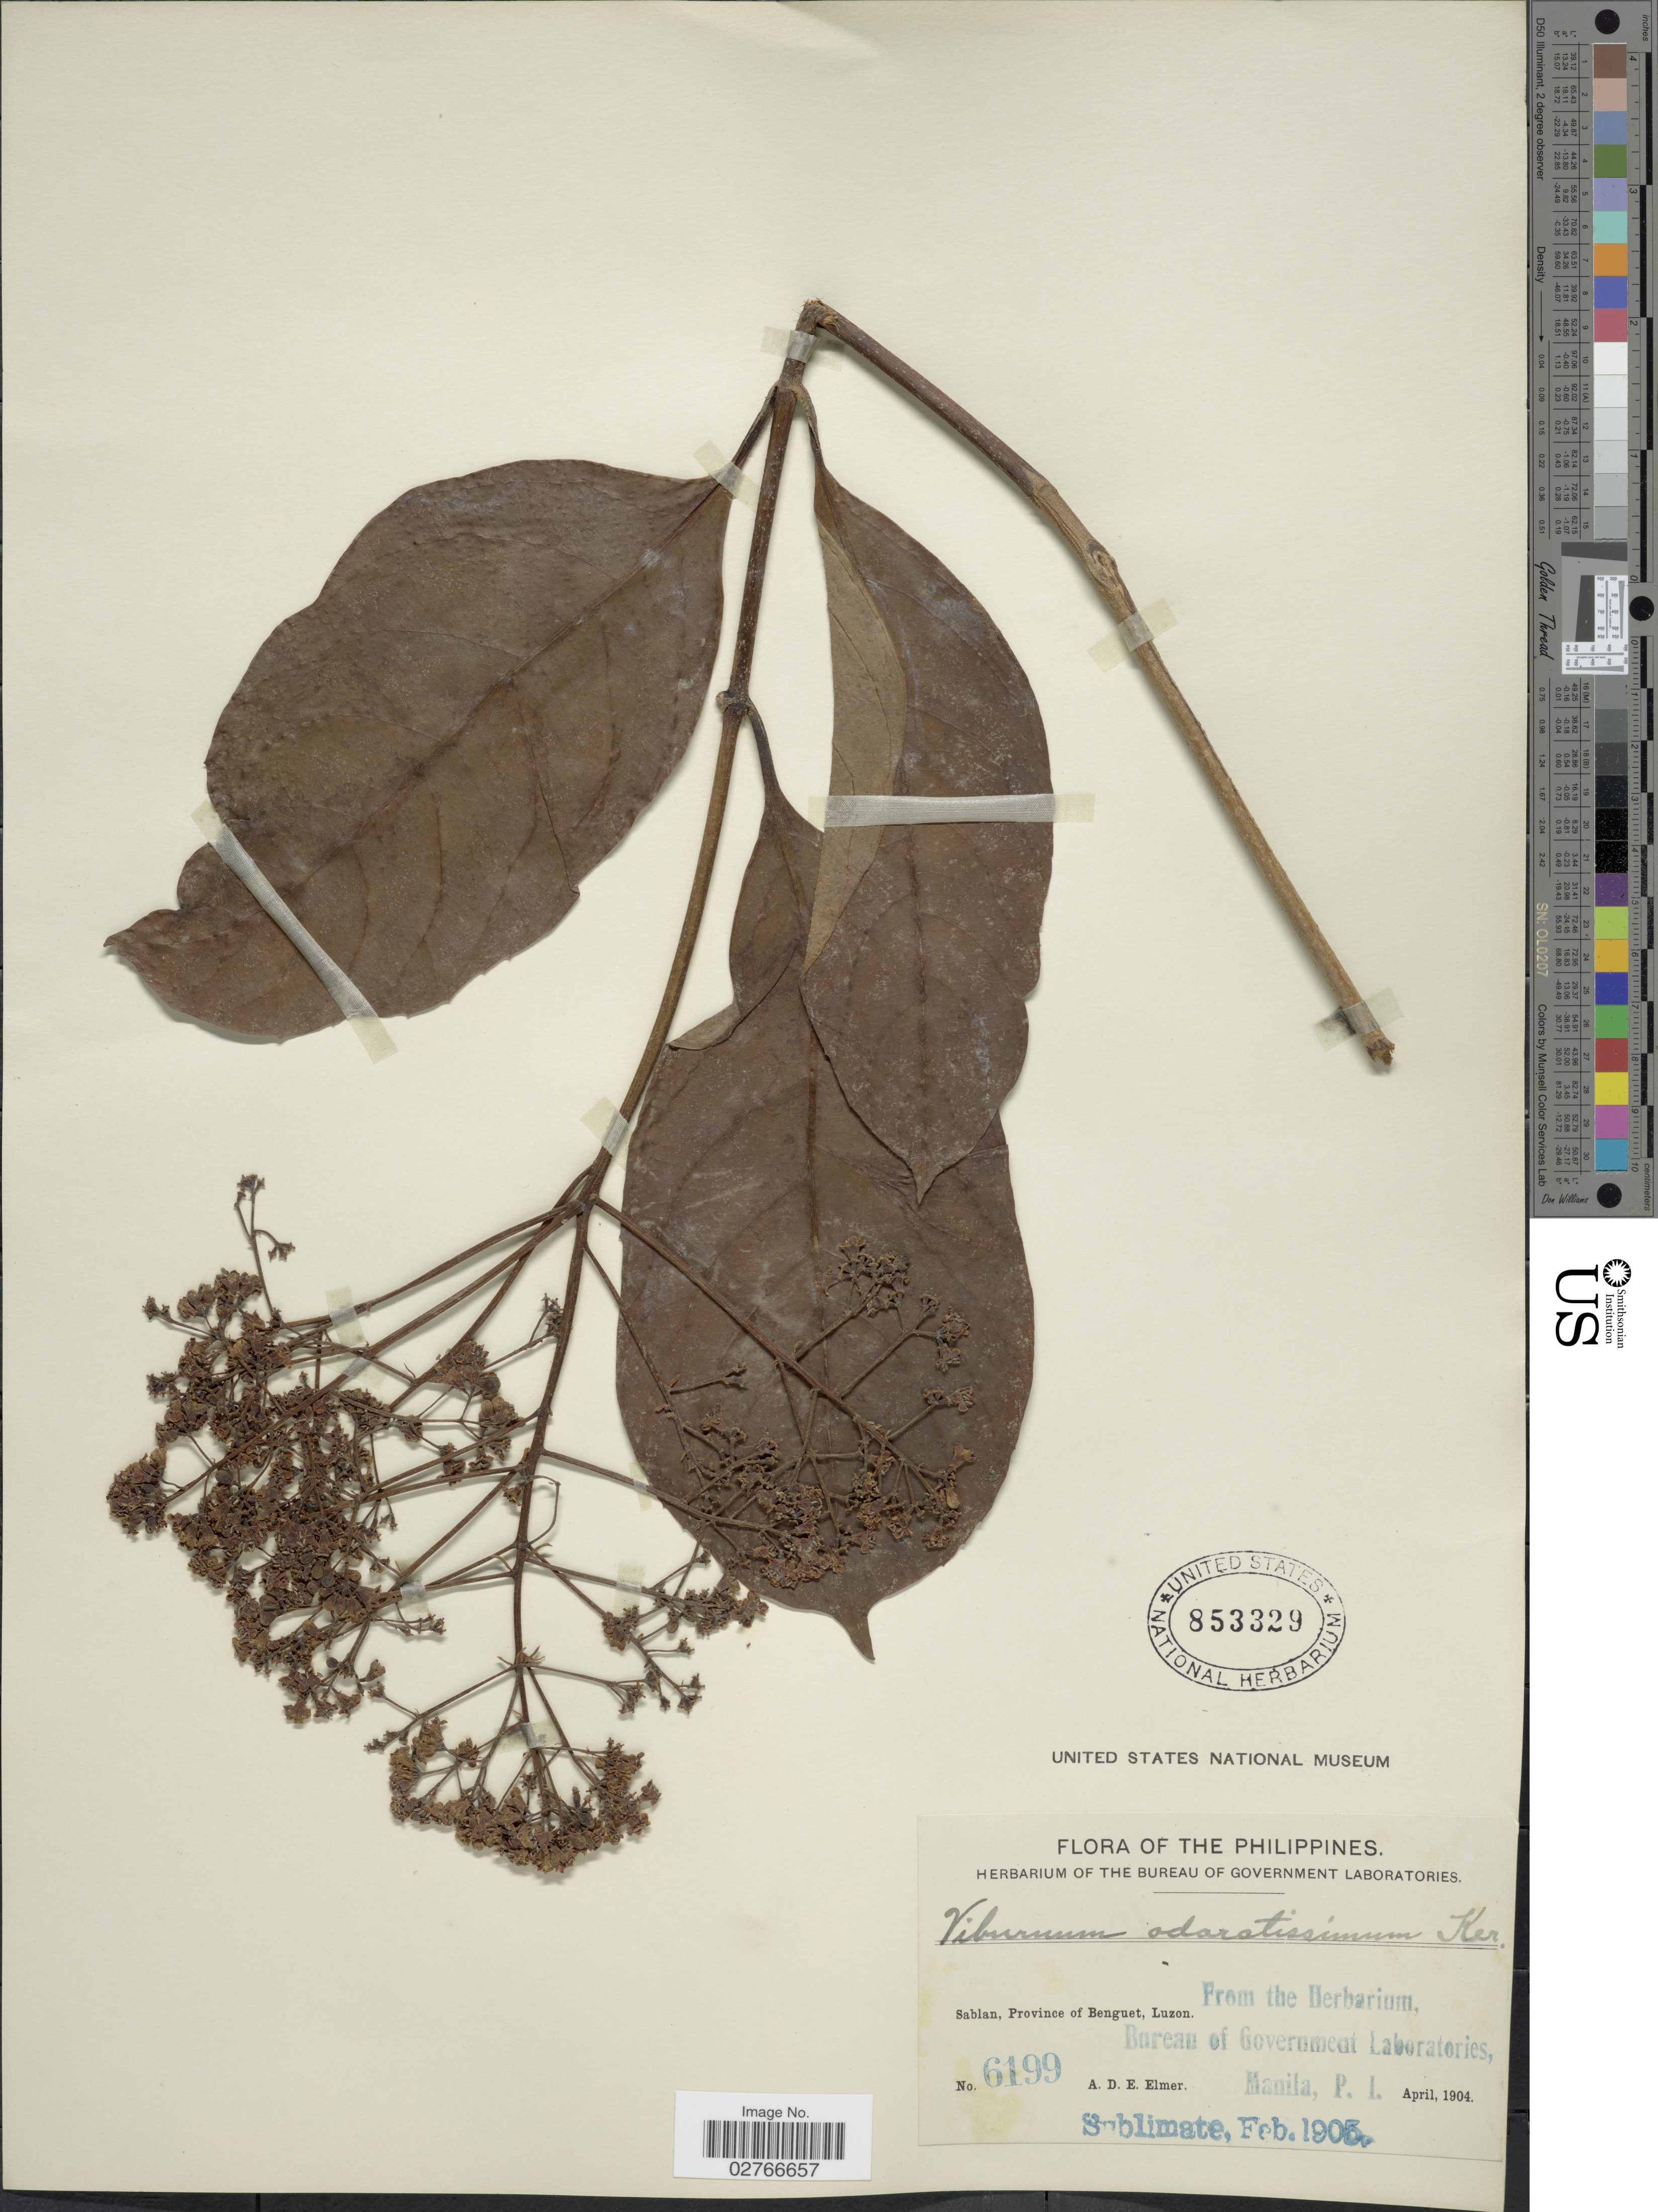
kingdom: Plantae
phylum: Tracheophyta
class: Magnoliopsida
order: Dipsacales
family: Viburnaceae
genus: Viburnum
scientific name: Viburnum odoratissimum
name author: Ker Gawl.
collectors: A. D. E. Elmer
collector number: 6199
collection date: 1904-04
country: Philippines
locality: Sablan, Province of Benguet, Luzon.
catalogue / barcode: US 853329